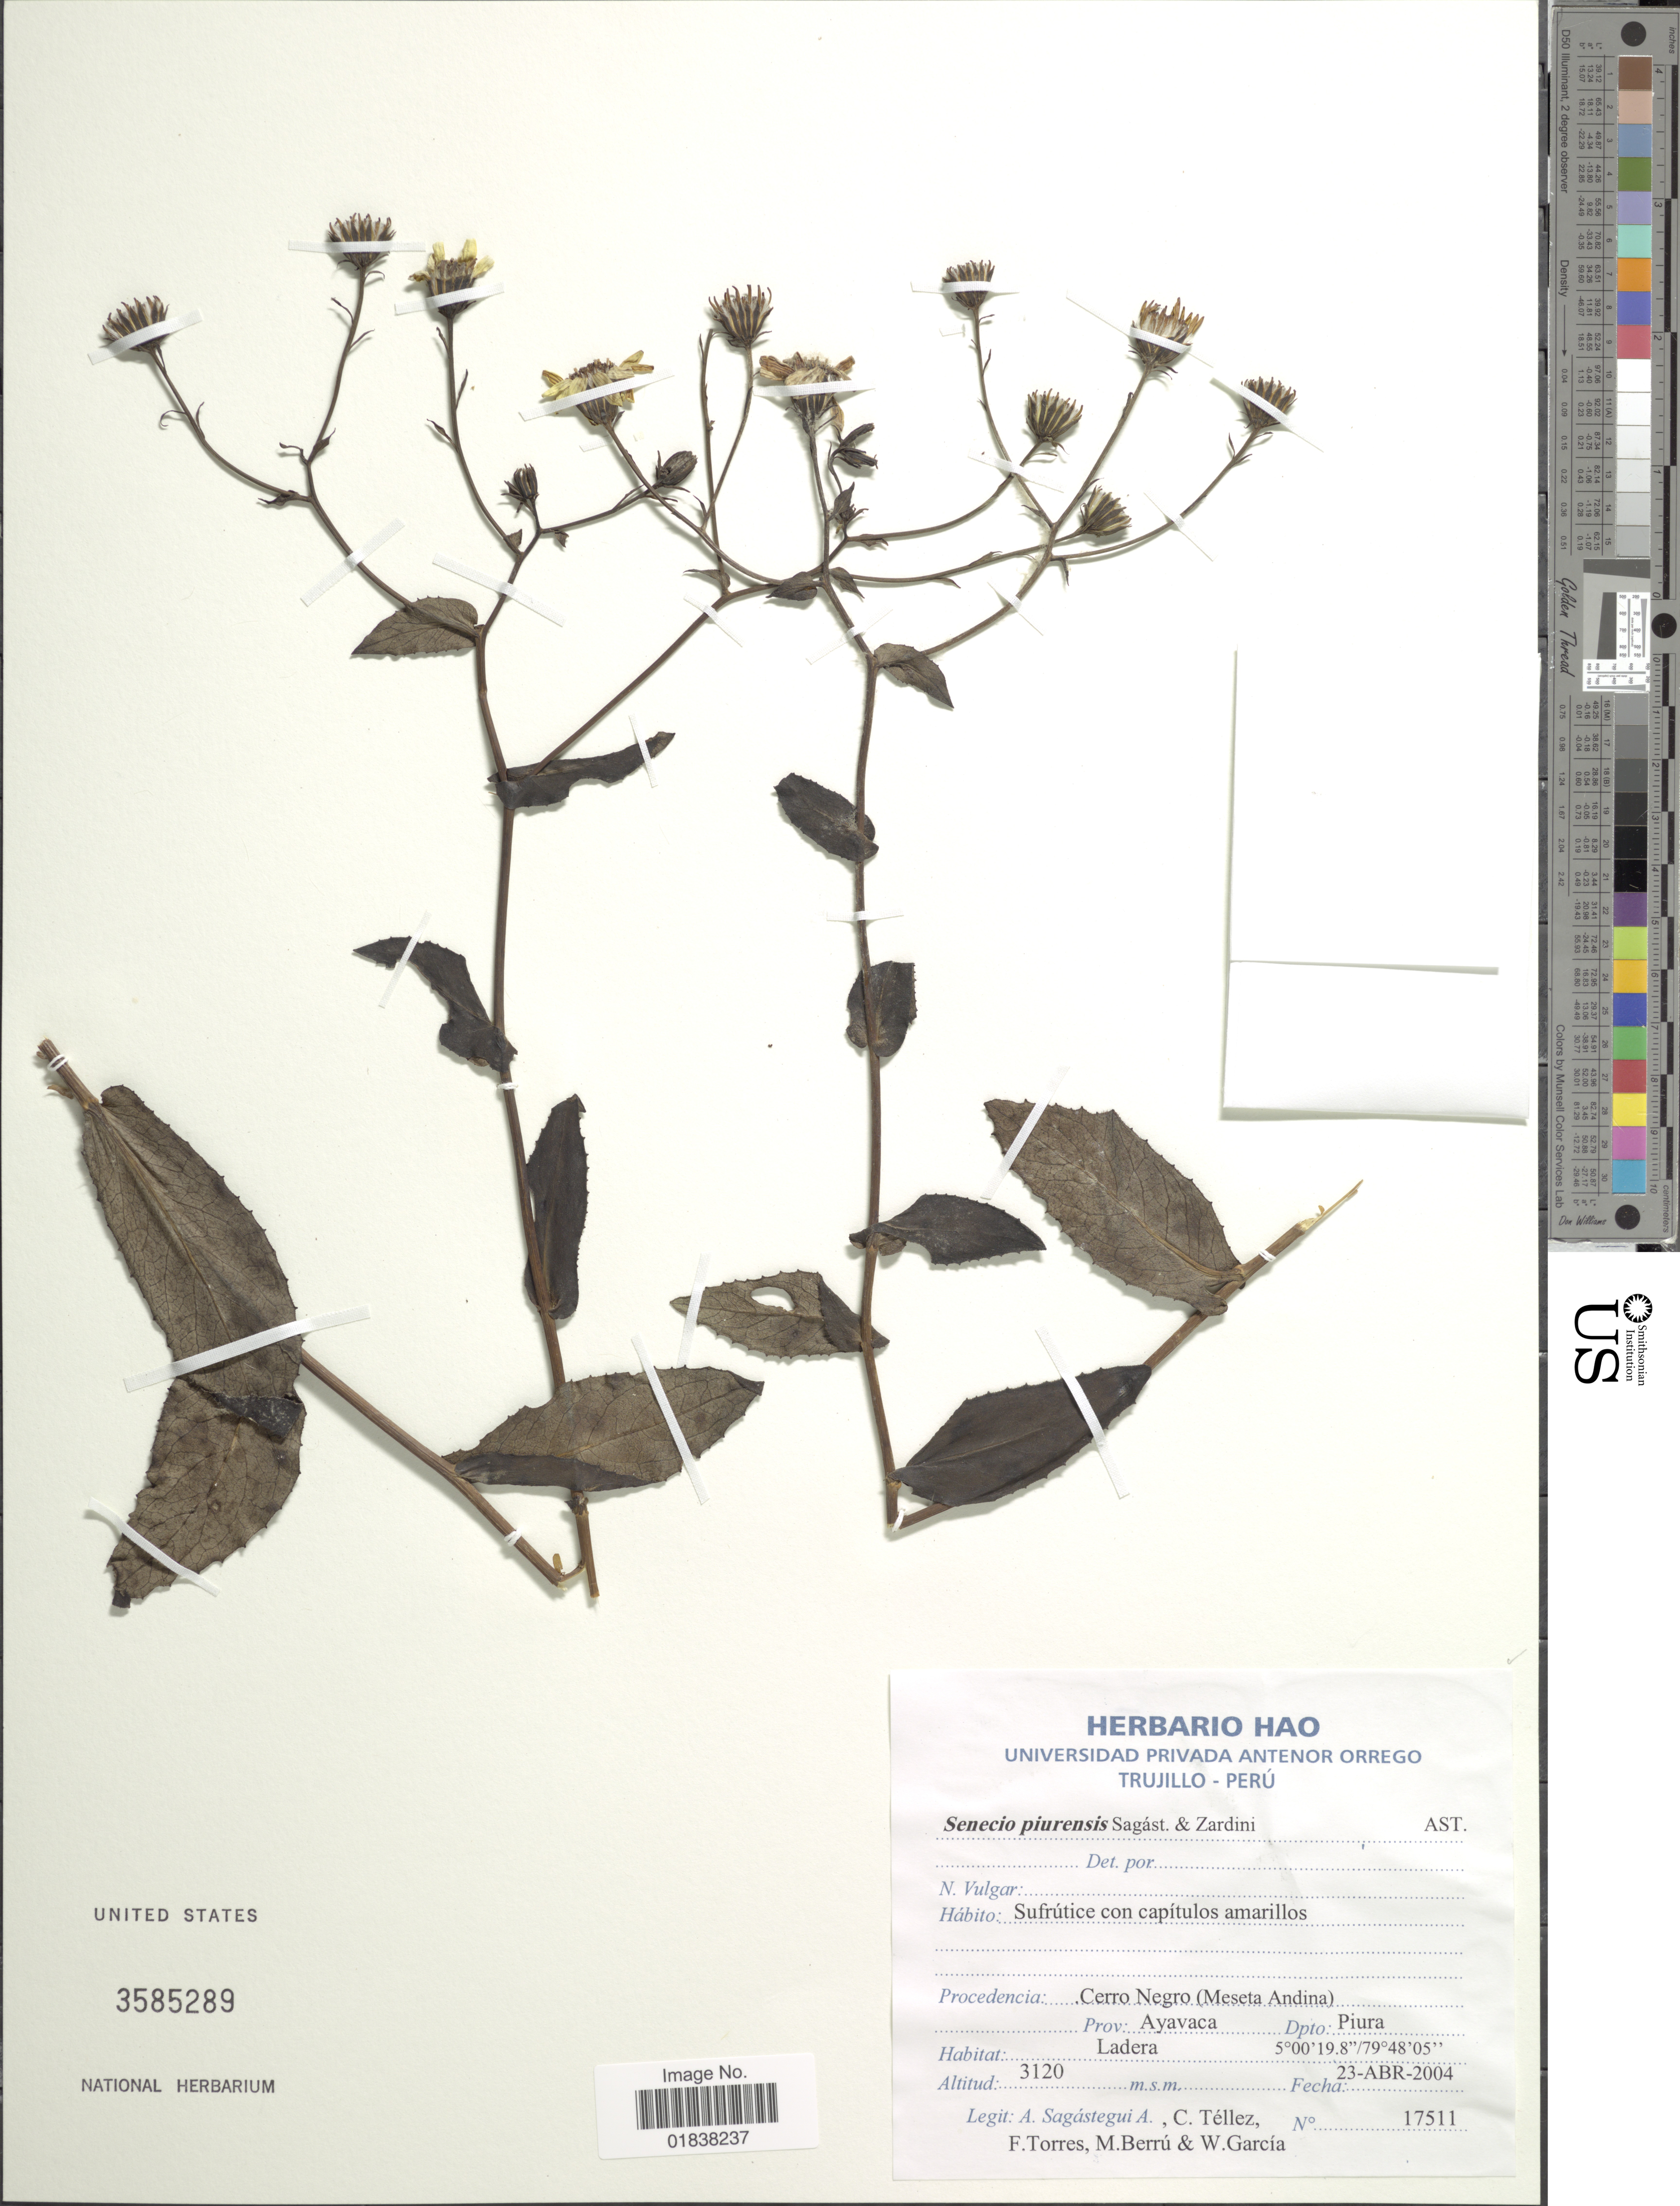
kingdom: Plantae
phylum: Tracheophyta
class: Magnoliopsida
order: Asterales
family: Asteraceae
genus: Senecio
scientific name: Senecio piurensis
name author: Sagást. & Zardini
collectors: A. Sagástegui A., C. Téllez, F. Torres, M. Berrú & W. Garcia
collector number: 17511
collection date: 2004-04-23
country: Peru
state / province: Piura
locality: Cerro Negro (Meseta Andina), Prov. Ayavaca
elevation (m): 3120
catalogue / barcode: US 3585289